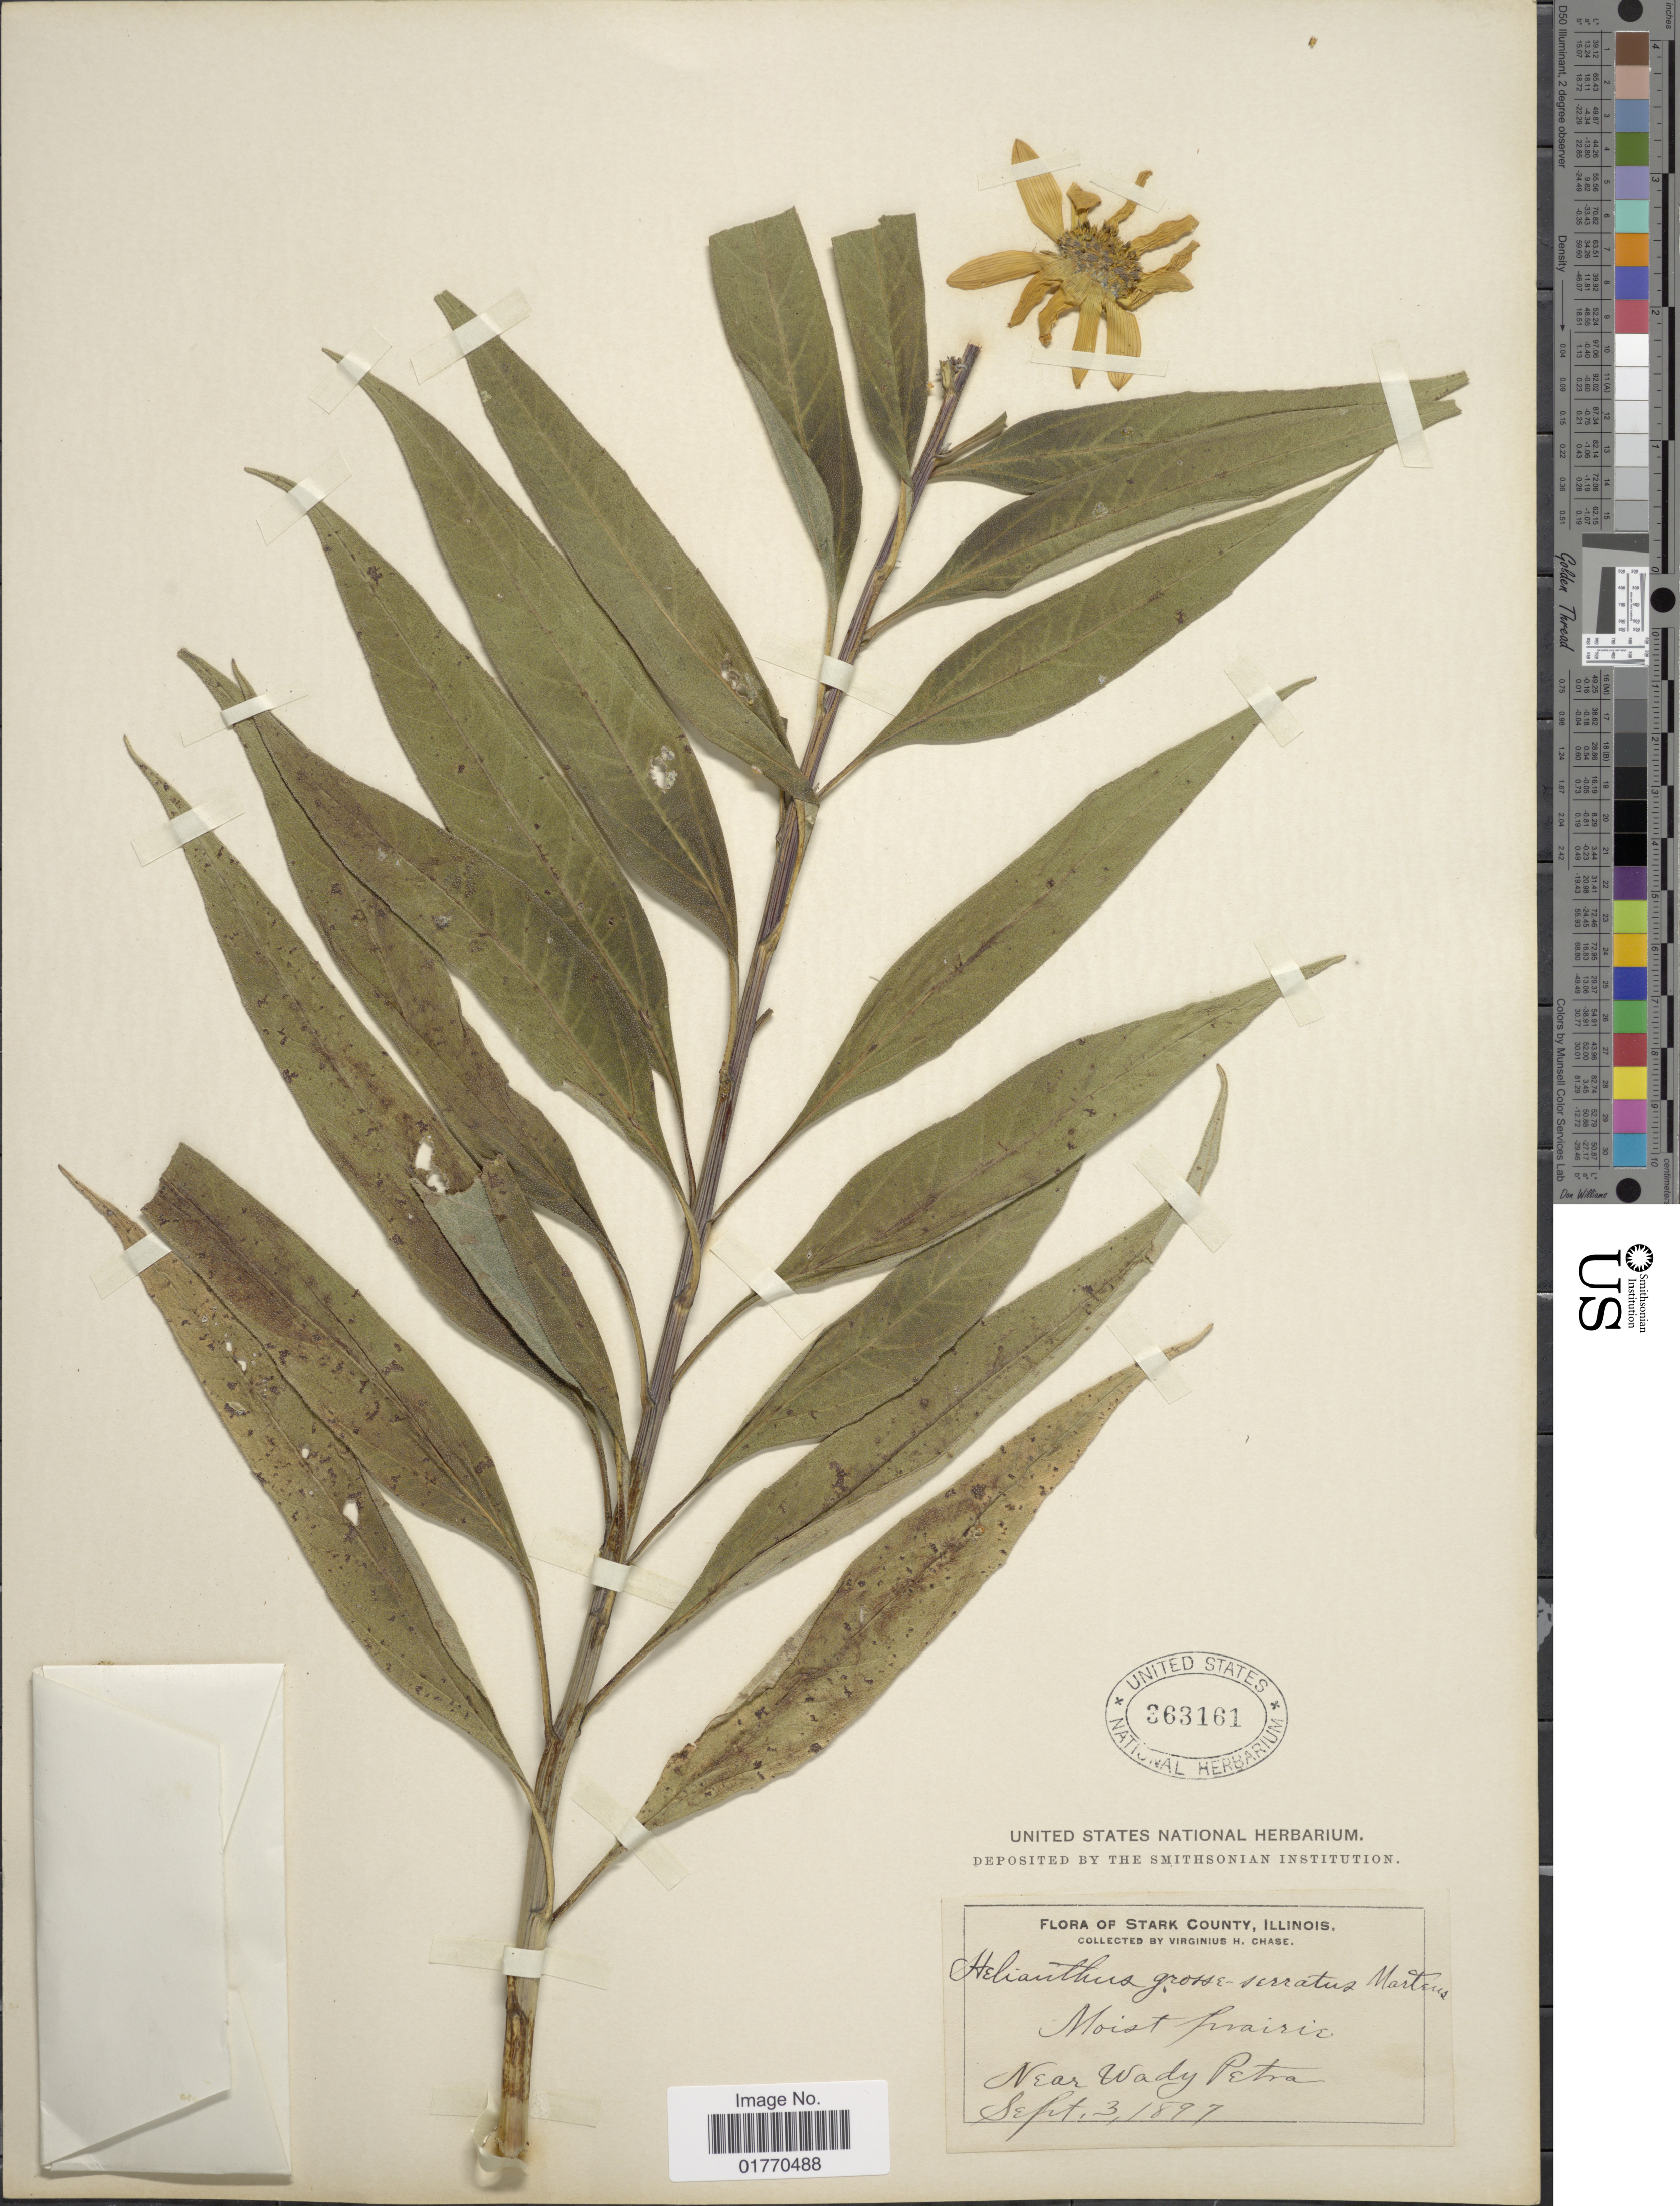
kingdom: Plantae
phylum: Tracheophyta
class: Magnoliopsida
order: Asterales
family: Asteraceae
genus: Helianthus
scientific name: Helianthus grosseserratus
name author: M. Martens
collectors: V. H. Chase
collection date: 1897-09-03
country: United States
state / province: Illinois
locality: Stark County, Illinois, Near Wady Petra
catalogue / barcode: US 363161